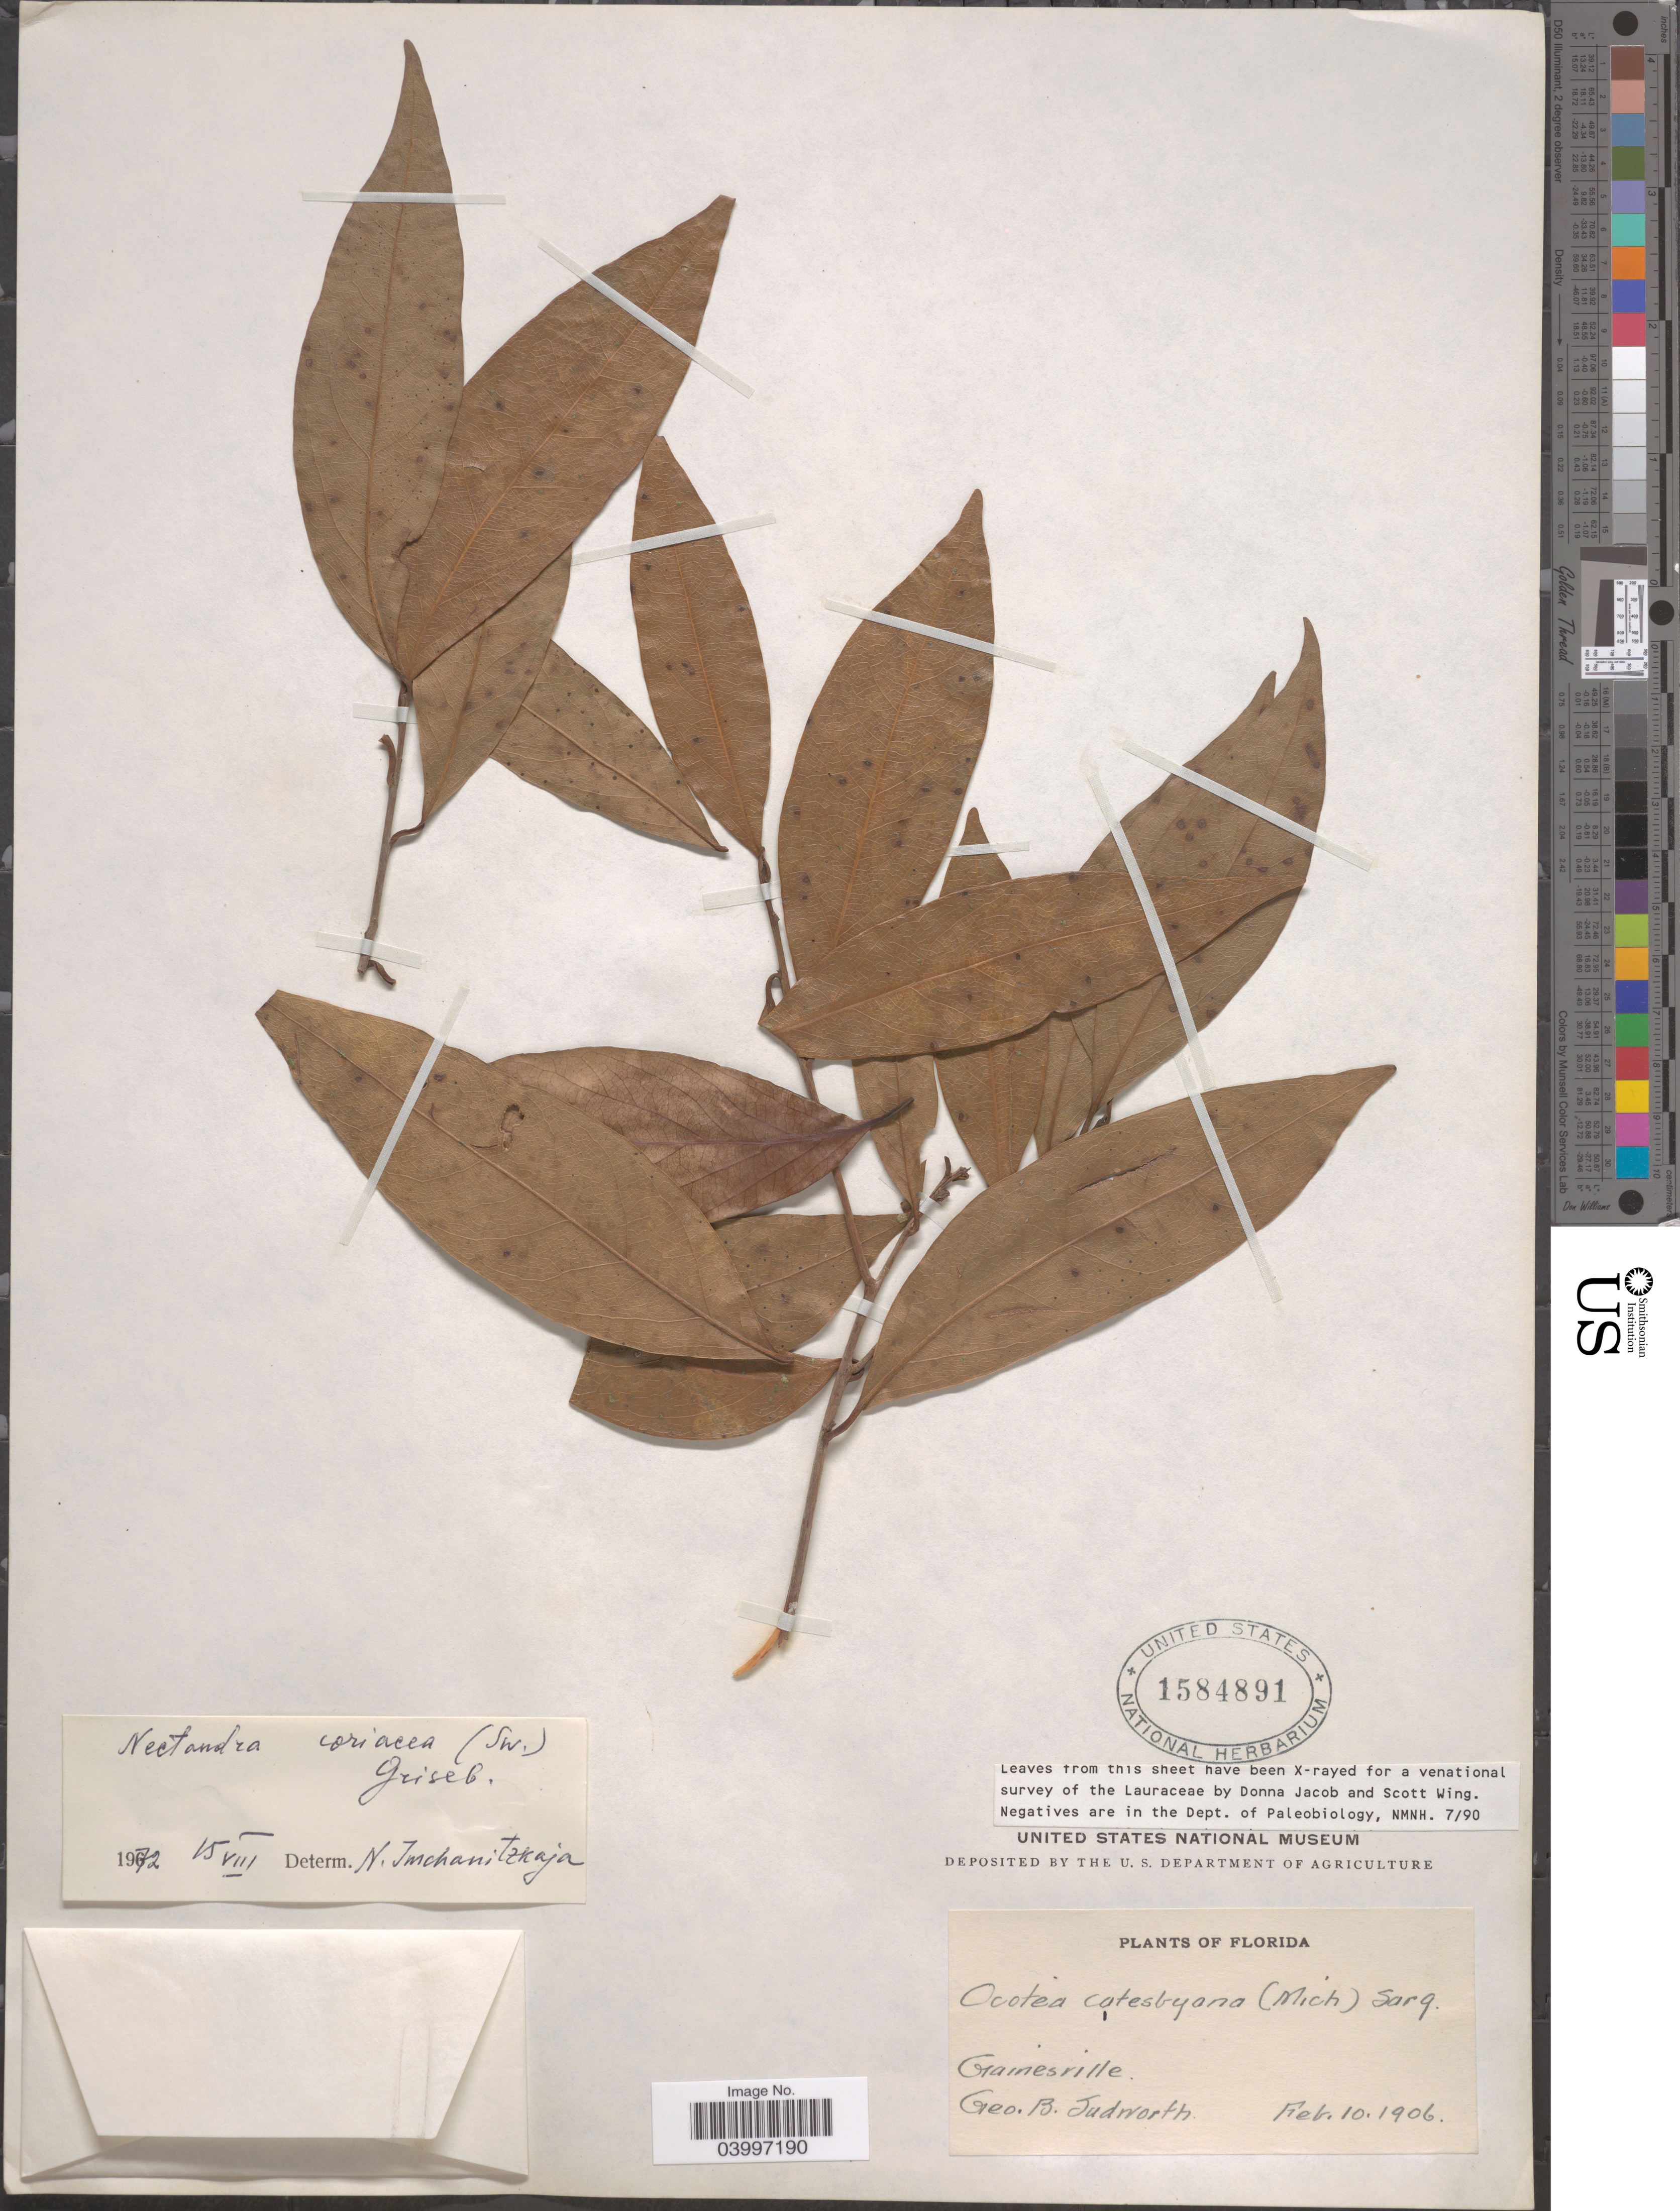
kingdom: Plantae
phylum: Tracheophyta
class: Magnoliopsida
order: Laurales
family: Lauraceae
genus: Nectandra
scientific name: Nectandra coriacea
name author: (Sw.) Griseb.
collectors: G. B. Sudworth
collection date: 1906-02-10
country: United States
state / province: Florida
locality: Gainesville.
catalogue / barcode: US 1584891